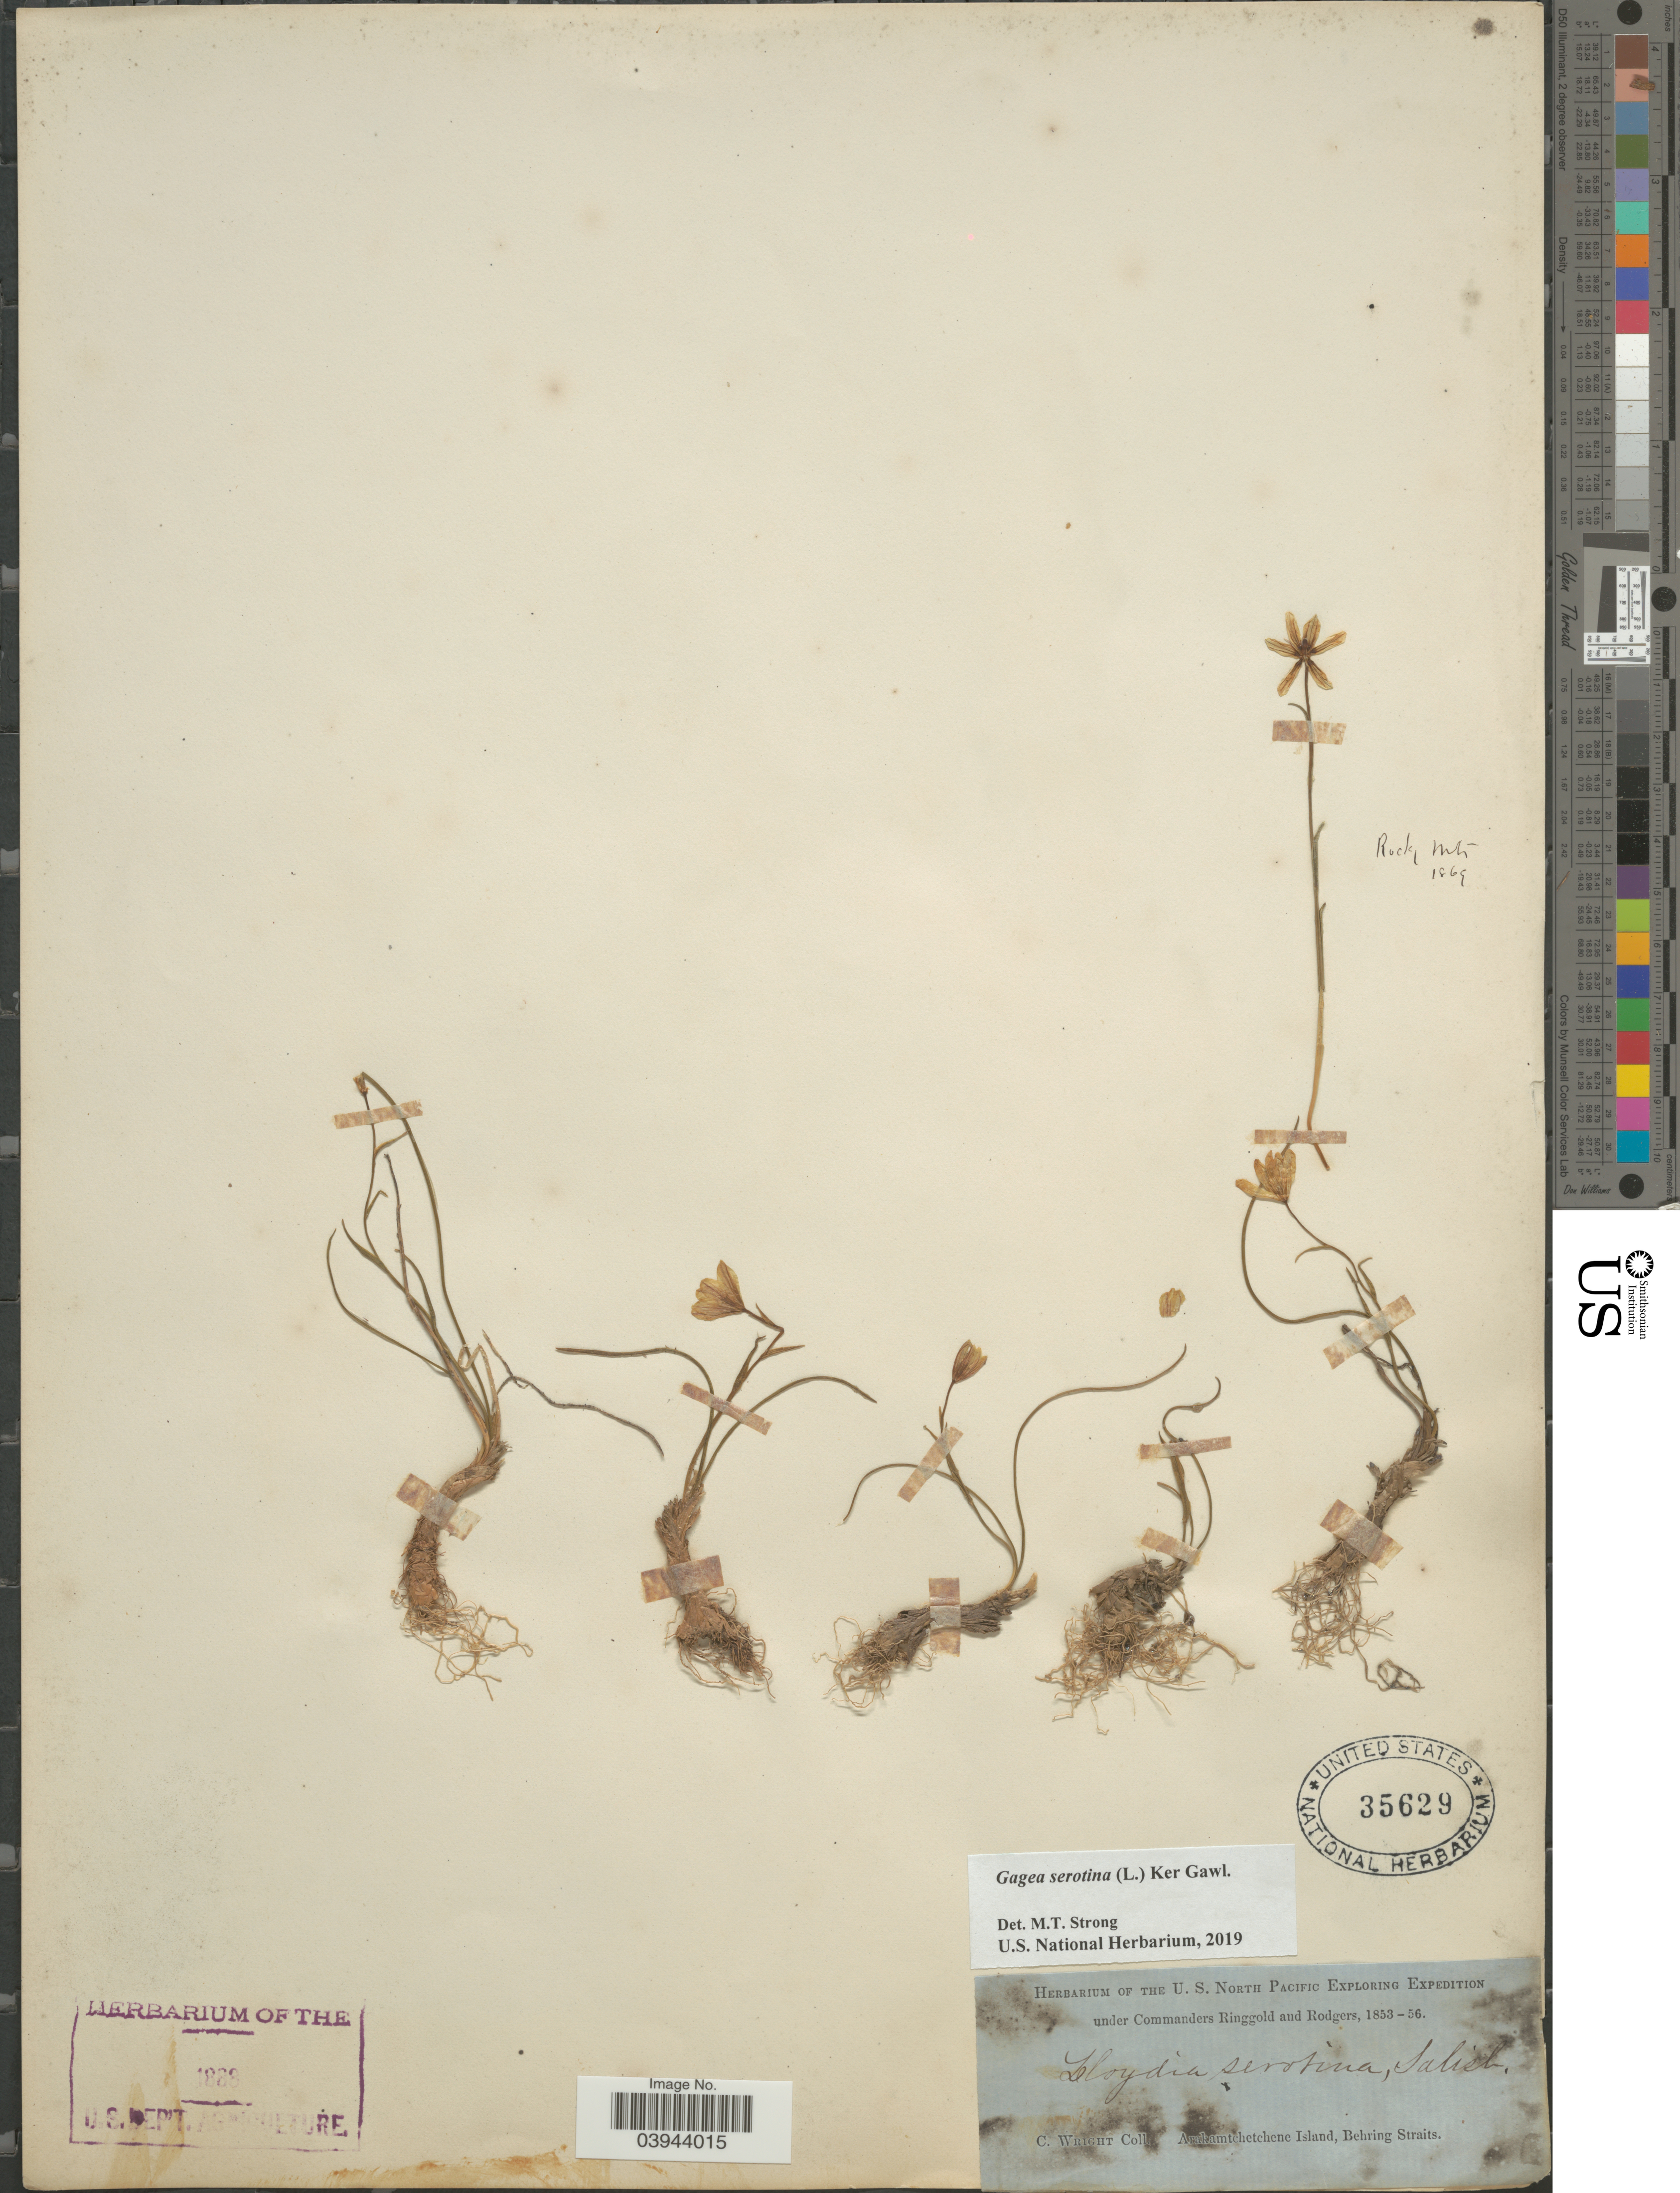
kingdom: Plantae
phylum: Tracheophyta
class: Liliopsida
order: Liliales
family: Liliaceae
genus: Gagea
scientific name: Gagea serotina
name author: (L.) Ker Gawl.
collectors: C. Wright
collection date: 1853/1856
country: Russian Federation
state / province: Chukotka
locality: Arakamtchetchene Island, Behring Straits.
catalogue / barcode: US 35629